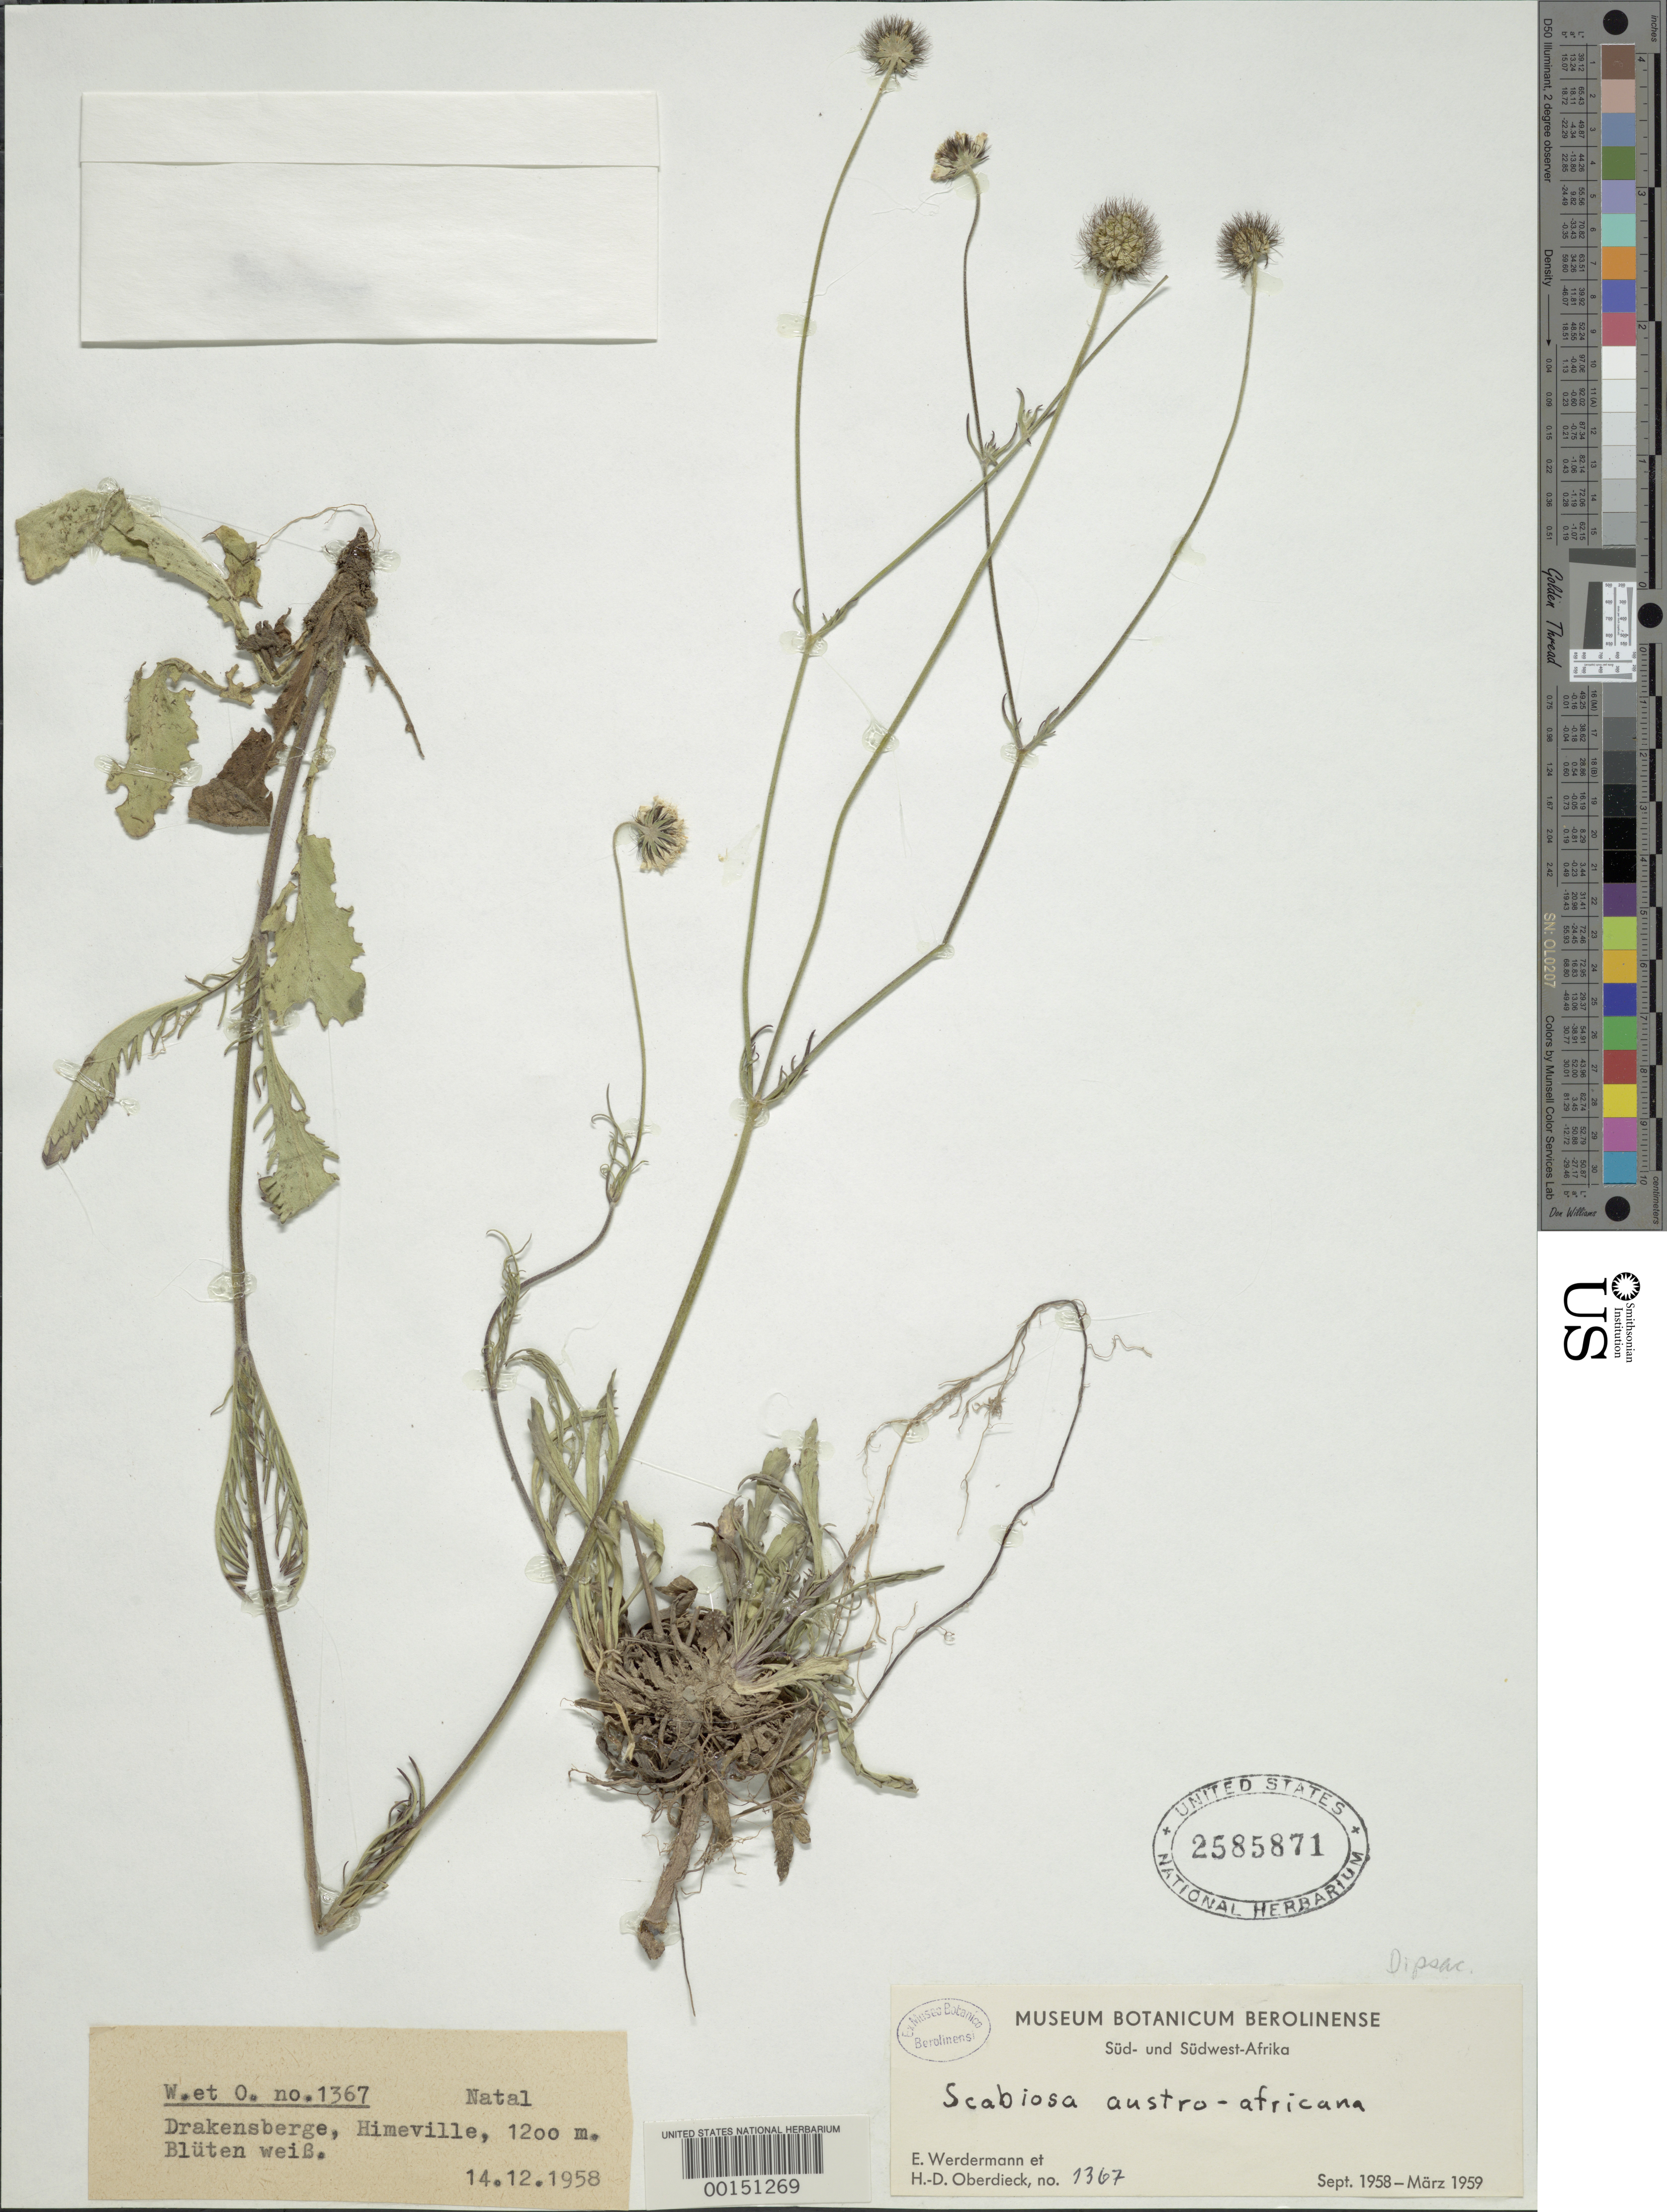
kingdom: Plantae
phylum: Tracheophyta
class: Magnoliopsida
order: Dipsacales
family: Caprifoliaceae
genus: Scabiosa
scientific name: Scabiosa austro-africana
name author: Heine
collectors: E. Werdermann & H. Oberdieck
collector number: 1367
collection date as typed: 14 Dec 1958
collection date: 1958-12-14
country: South Africa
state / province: KwaZulu-Natal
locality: Drakensberge, Himevelle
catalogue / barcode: US 2585871